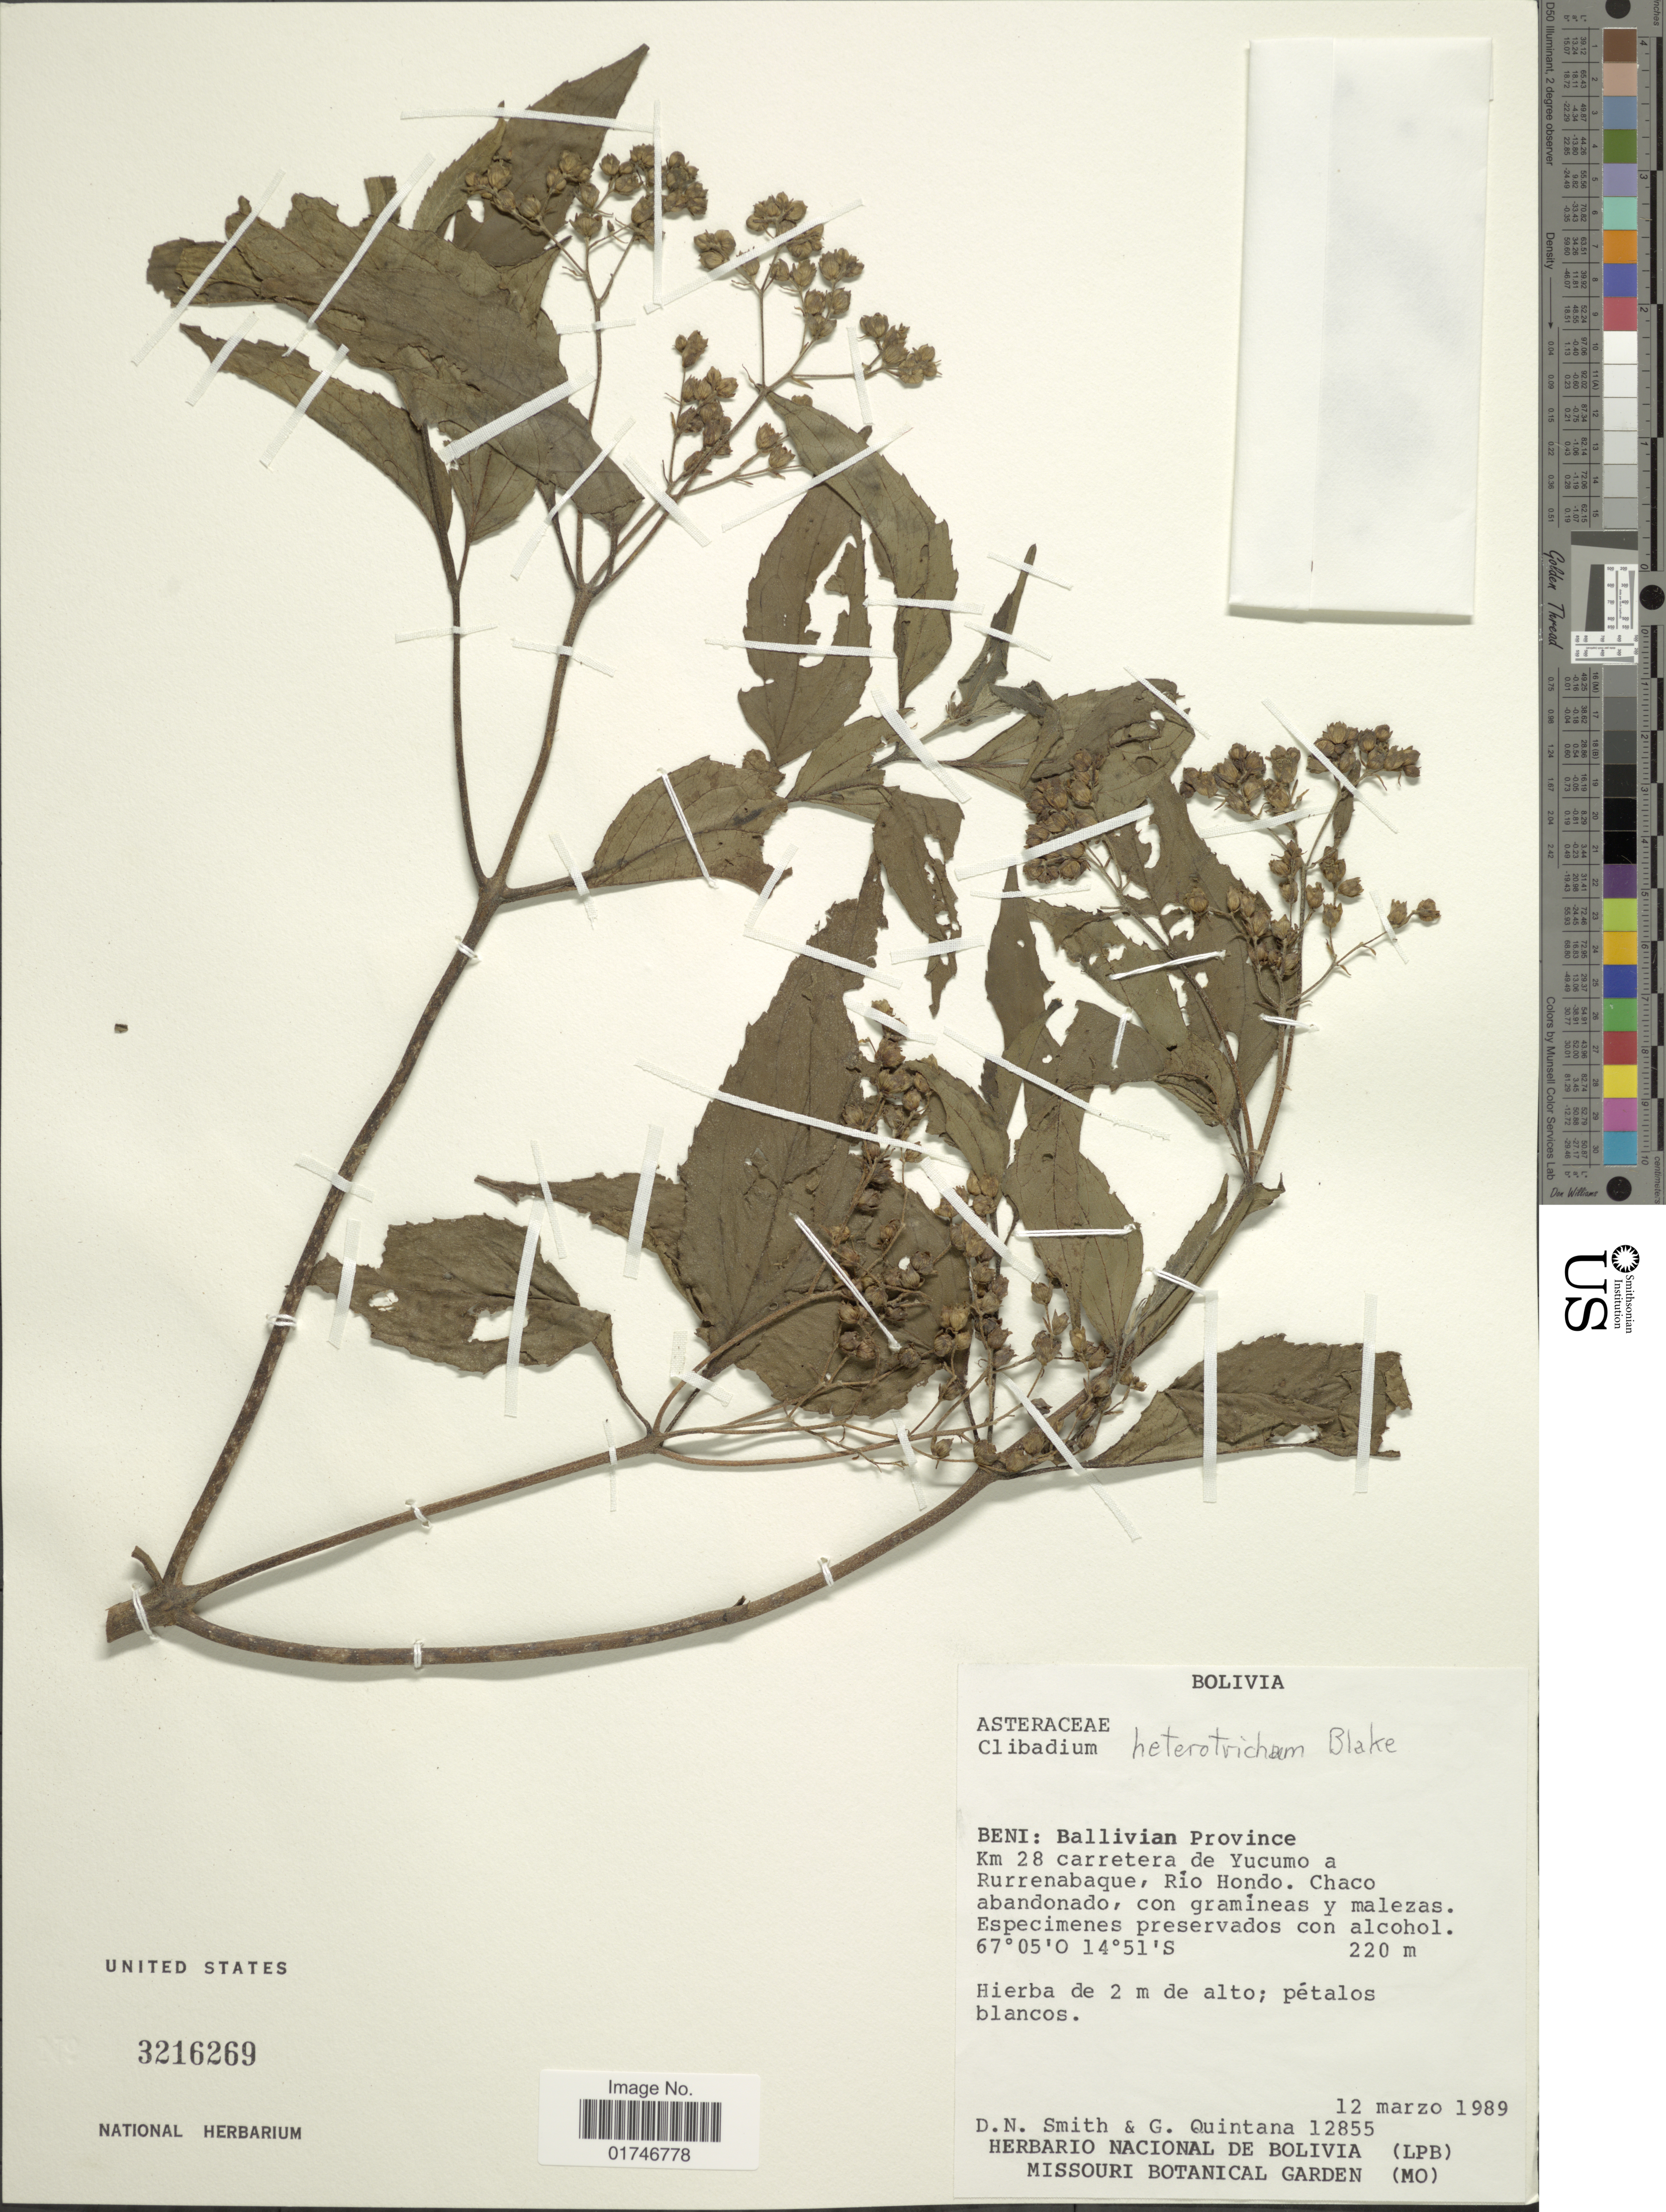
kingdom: Plantae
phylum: Tracheophyta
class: Magnoliopsida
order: Asterales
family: Asteraceae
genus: Clibadium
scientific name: Clibadium remotiflorum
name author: S.F. Blake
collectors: D. Smith & G. Quintana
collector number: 12855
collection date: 1989-03-12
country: Bolivia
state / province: Beni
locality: Beni: Ballivian Province. Km 28 carretera de Yucumo a Rurrenabaque, Rio Hondo. Chaco abandonado, con gramineas y malezas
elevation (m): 220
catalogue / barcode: US 3216269